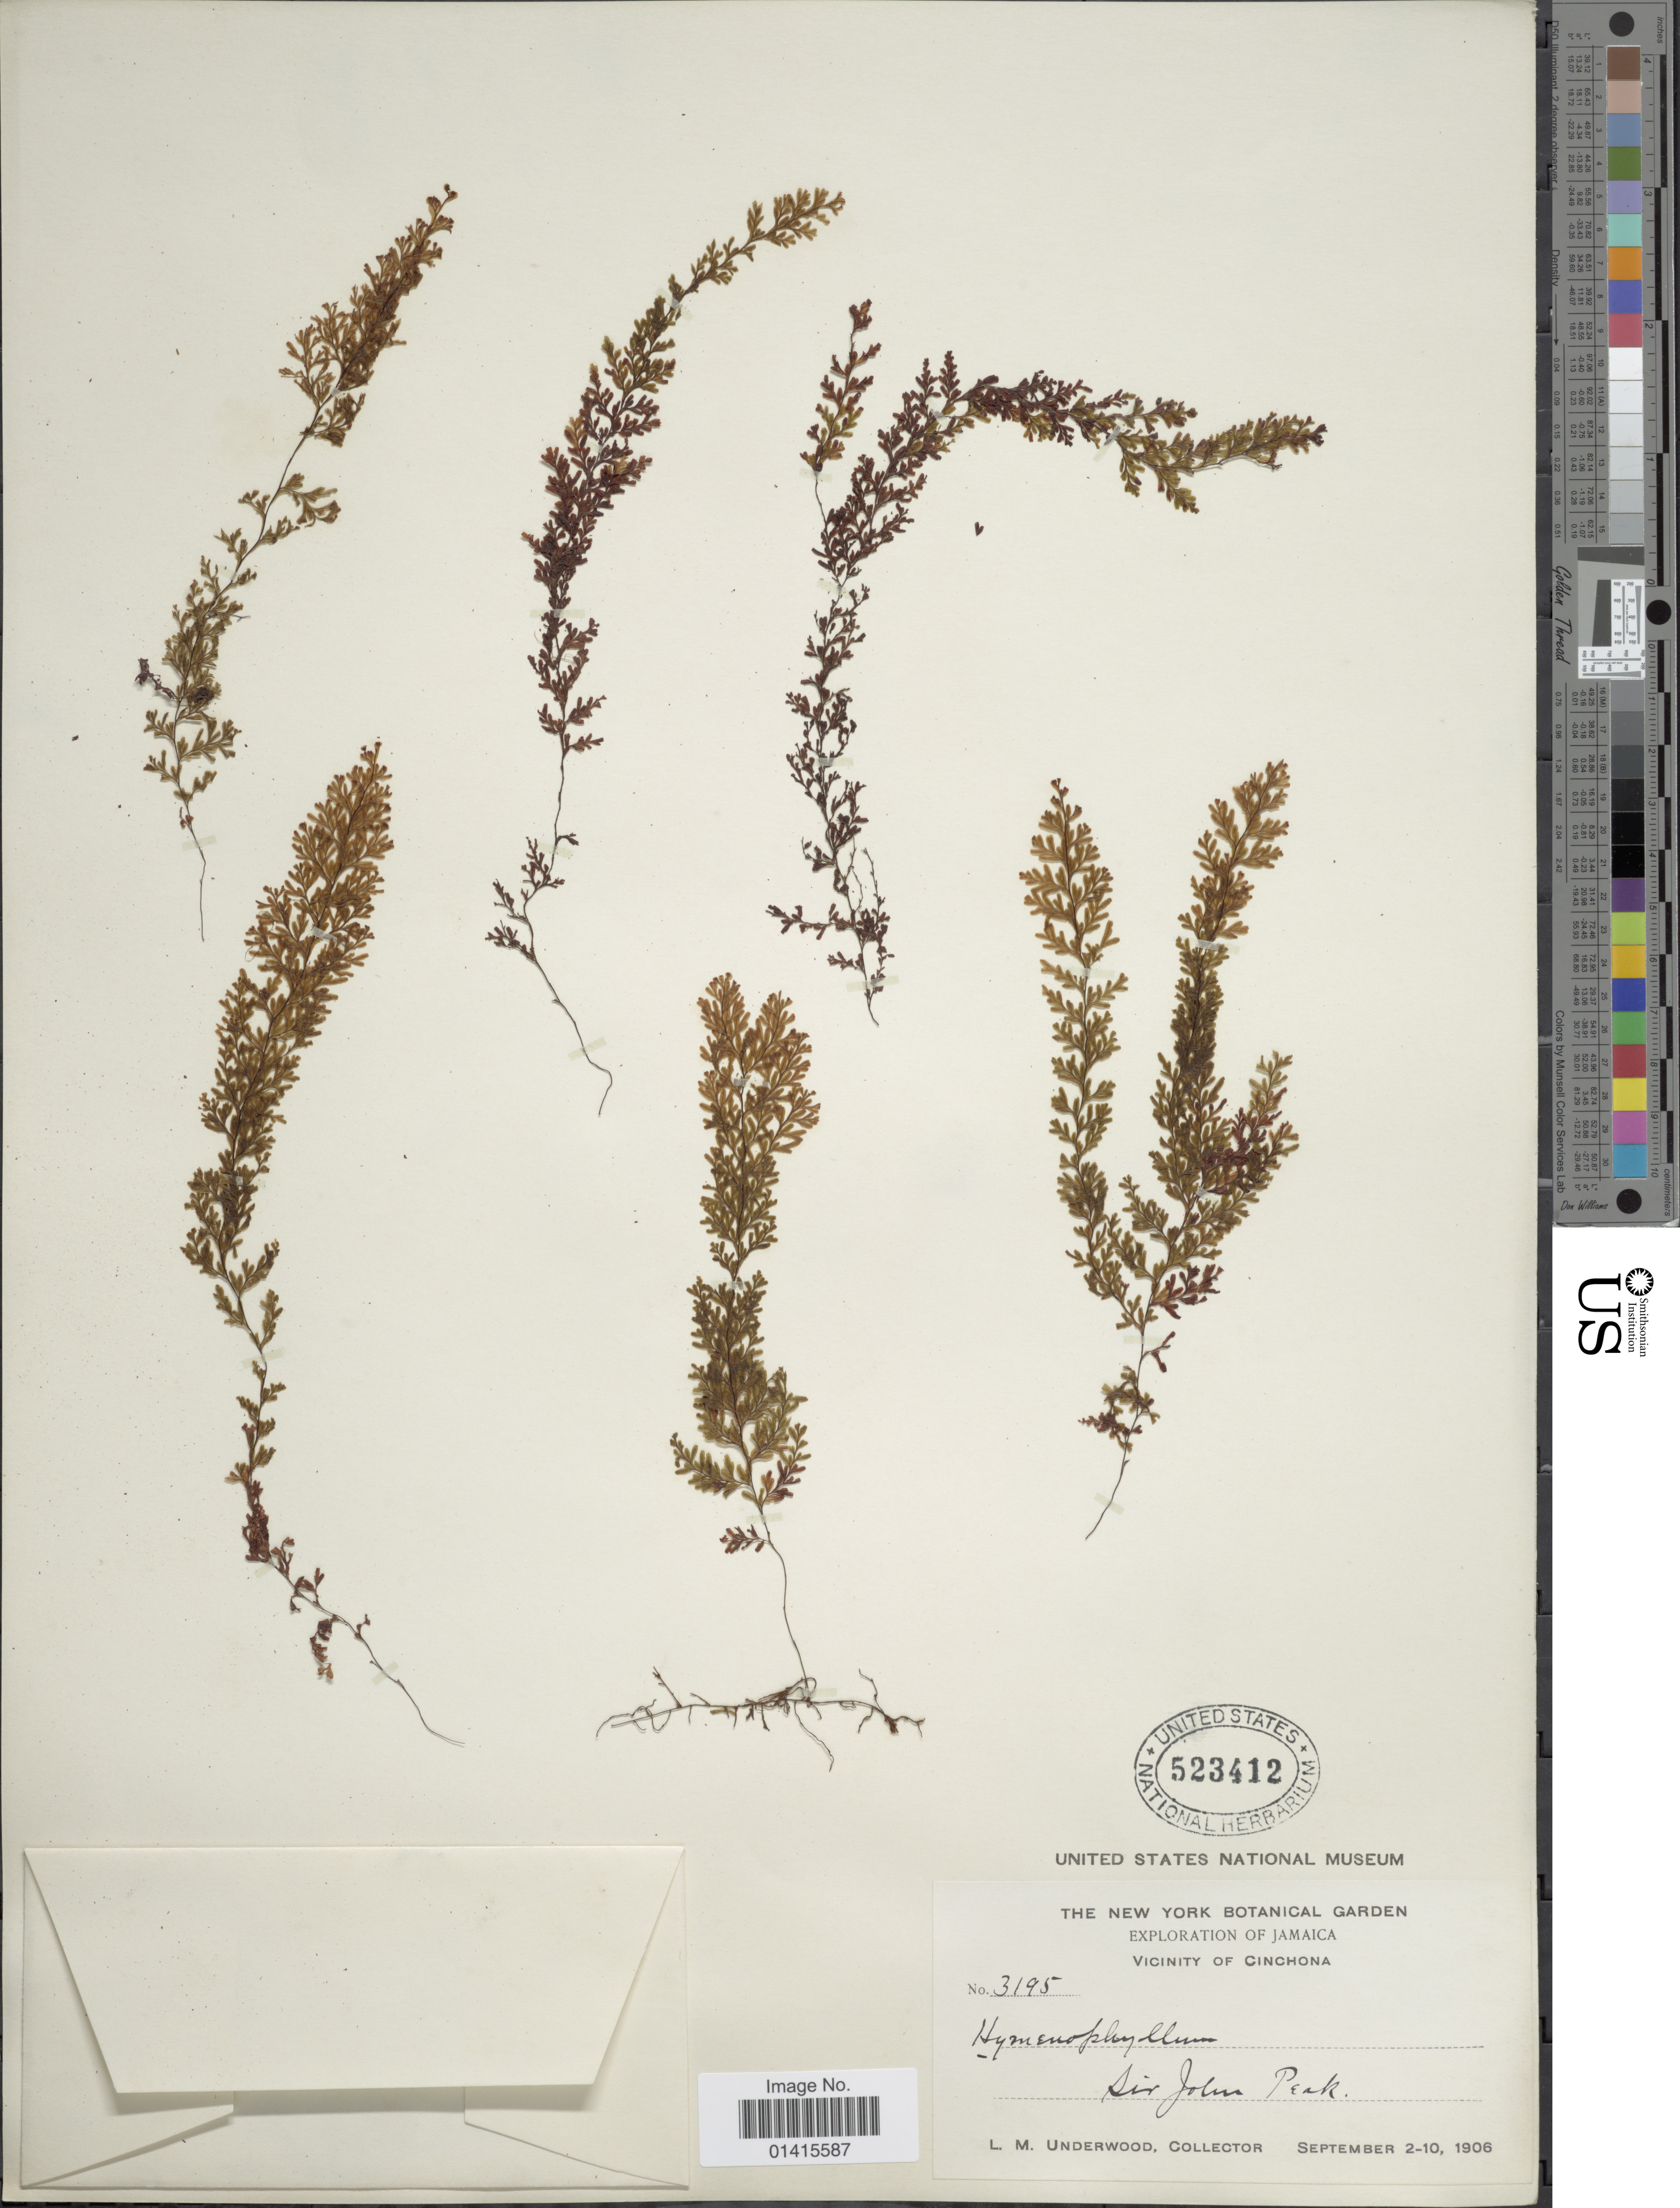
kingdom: Plantae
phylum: Tracheophyta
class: Polypodiopsida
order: Hymenophyllales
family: Hymenophyllaceae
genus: Hymenophyllum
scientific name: Hymenophyllum undulatum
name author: (Sw.) Sw.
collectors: L. M. Underwood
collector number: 3195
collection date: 1906-09-02/1906-09-10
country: Jamaica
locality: Vicinity of Cinchona, Sir John Peak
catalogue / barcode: US 523412